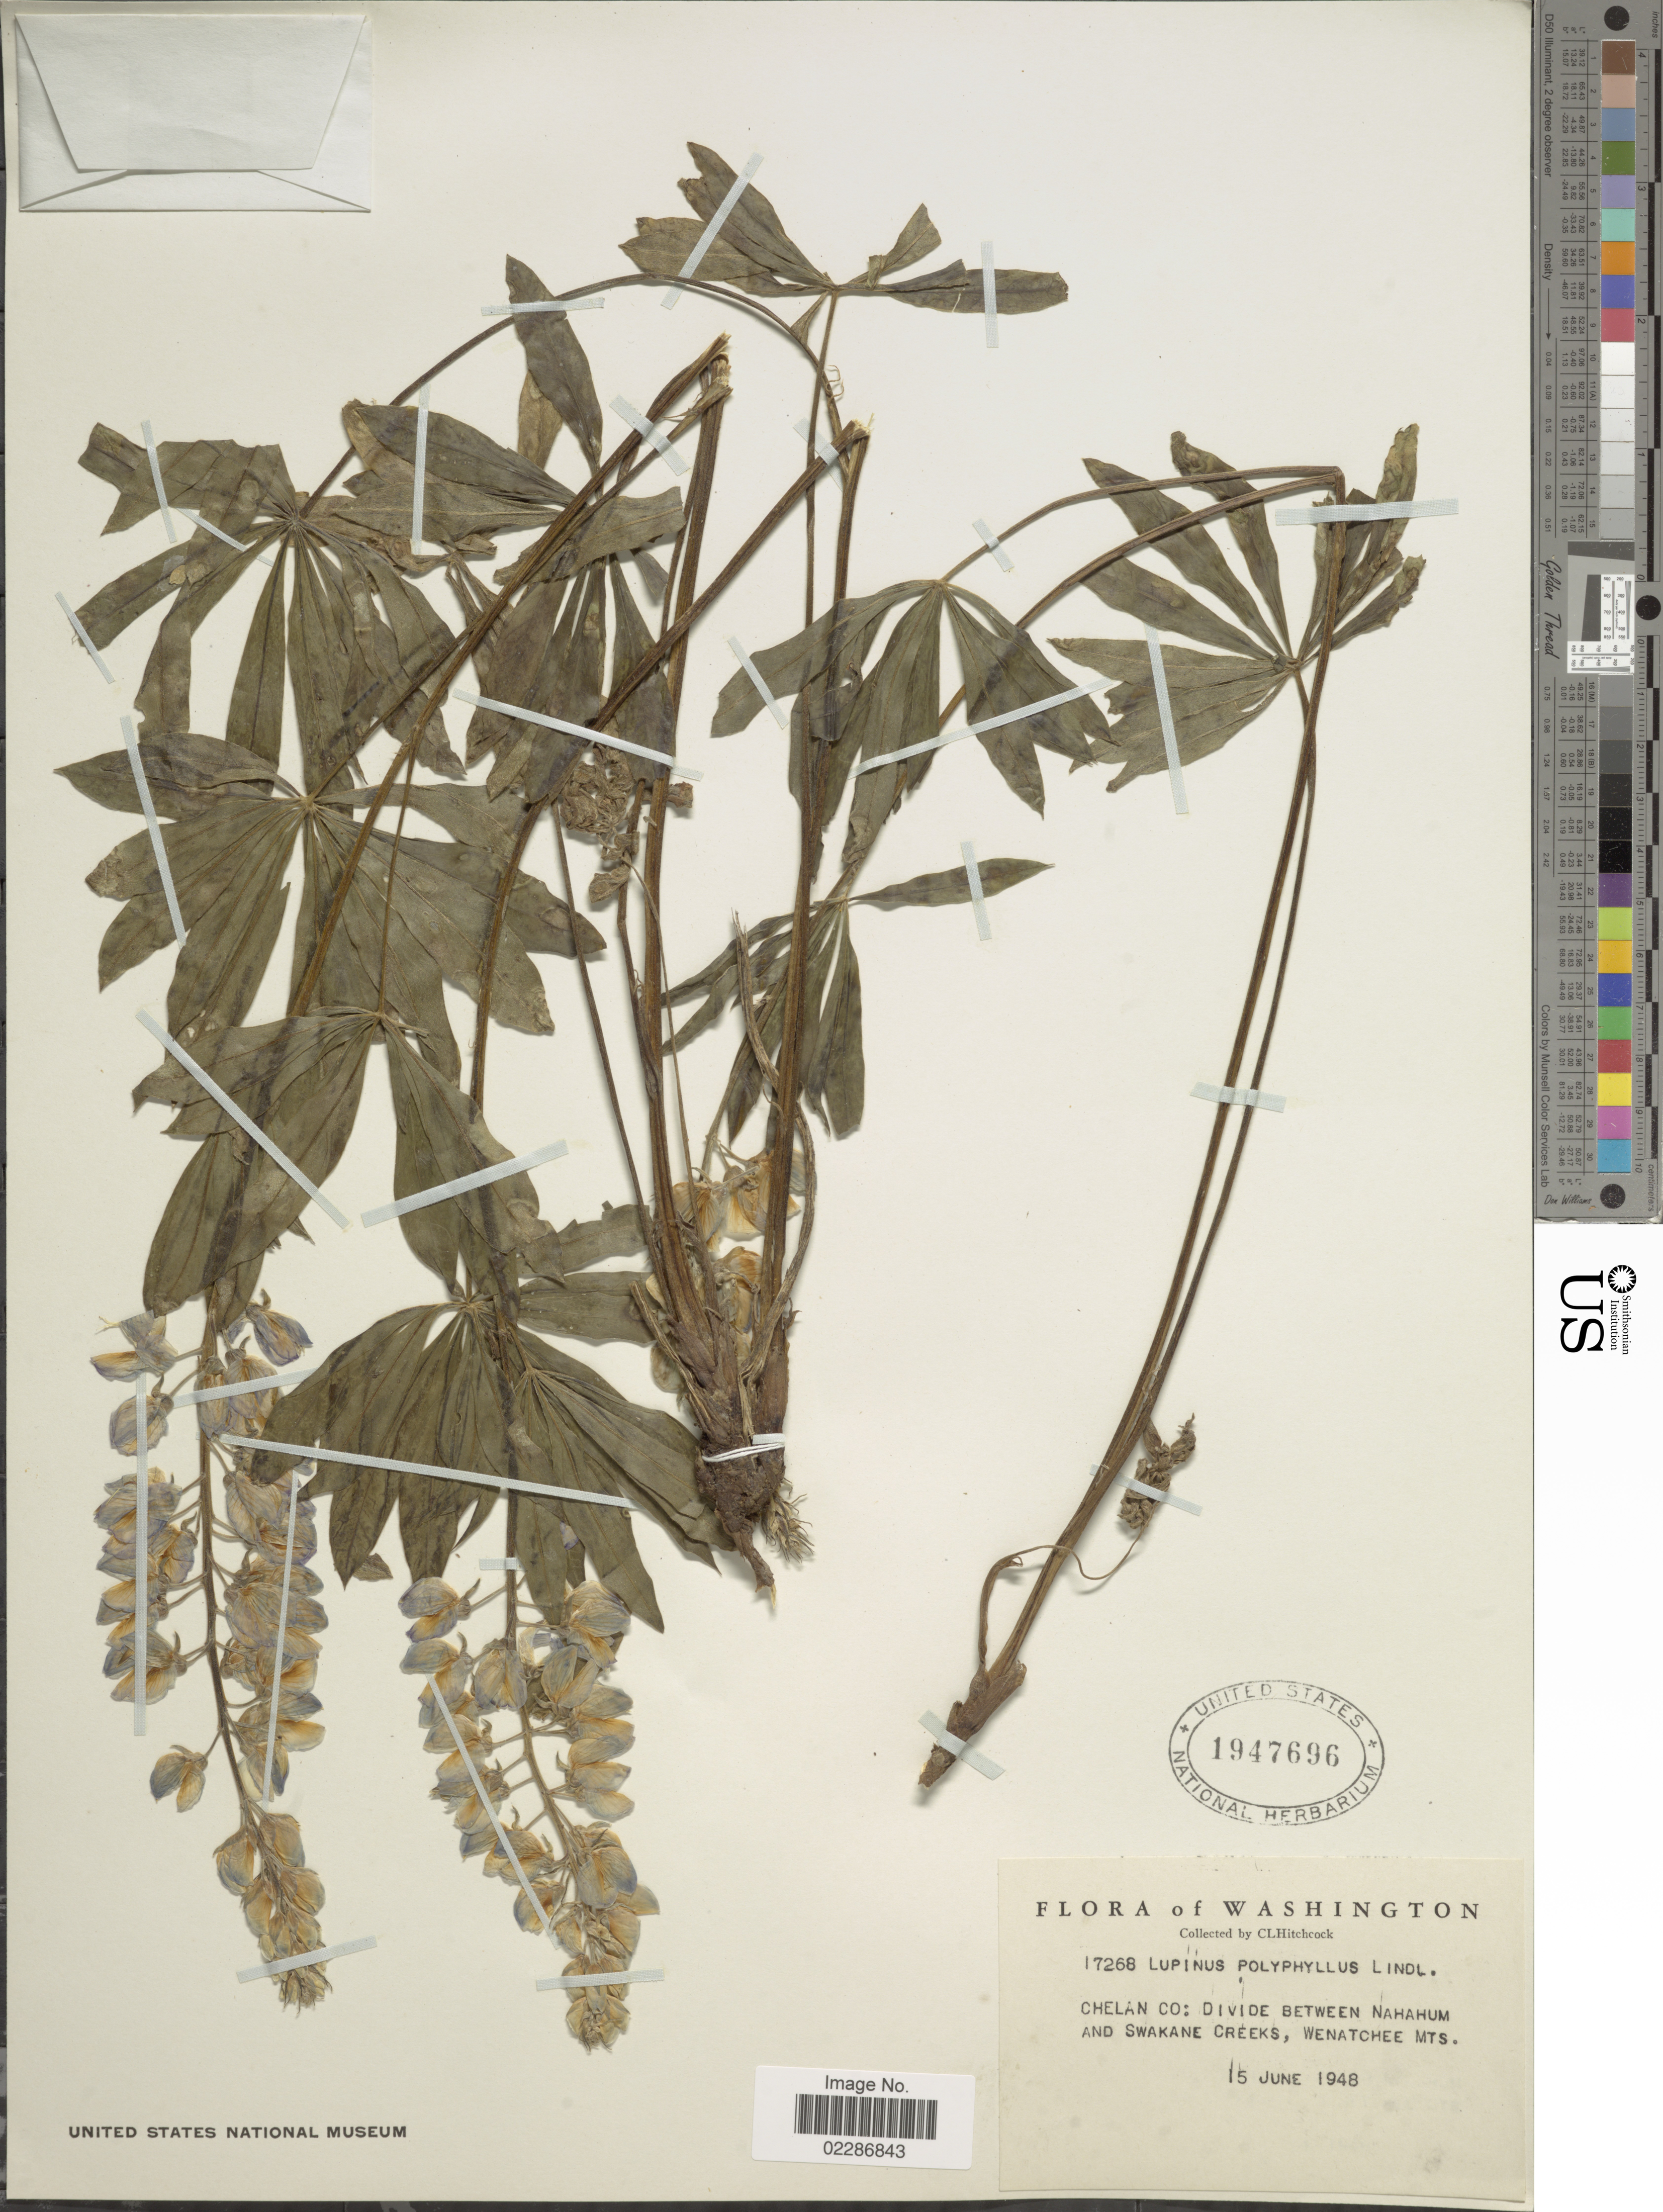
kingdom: Plantae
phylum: Tracheophyta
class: Magnoliopsida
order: Fabales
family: Fabaceae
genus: Lupinus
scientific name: Lupinus polyphyllus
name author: Lindl.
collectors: C. L. Hitchcock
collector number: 17268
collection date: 1948-06-15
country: United States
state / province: Washington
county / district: Chelan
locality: Chelan Co: Divide between Nahahum and Swakane Creeks, Wenatchee mts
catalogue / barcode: US 1947696